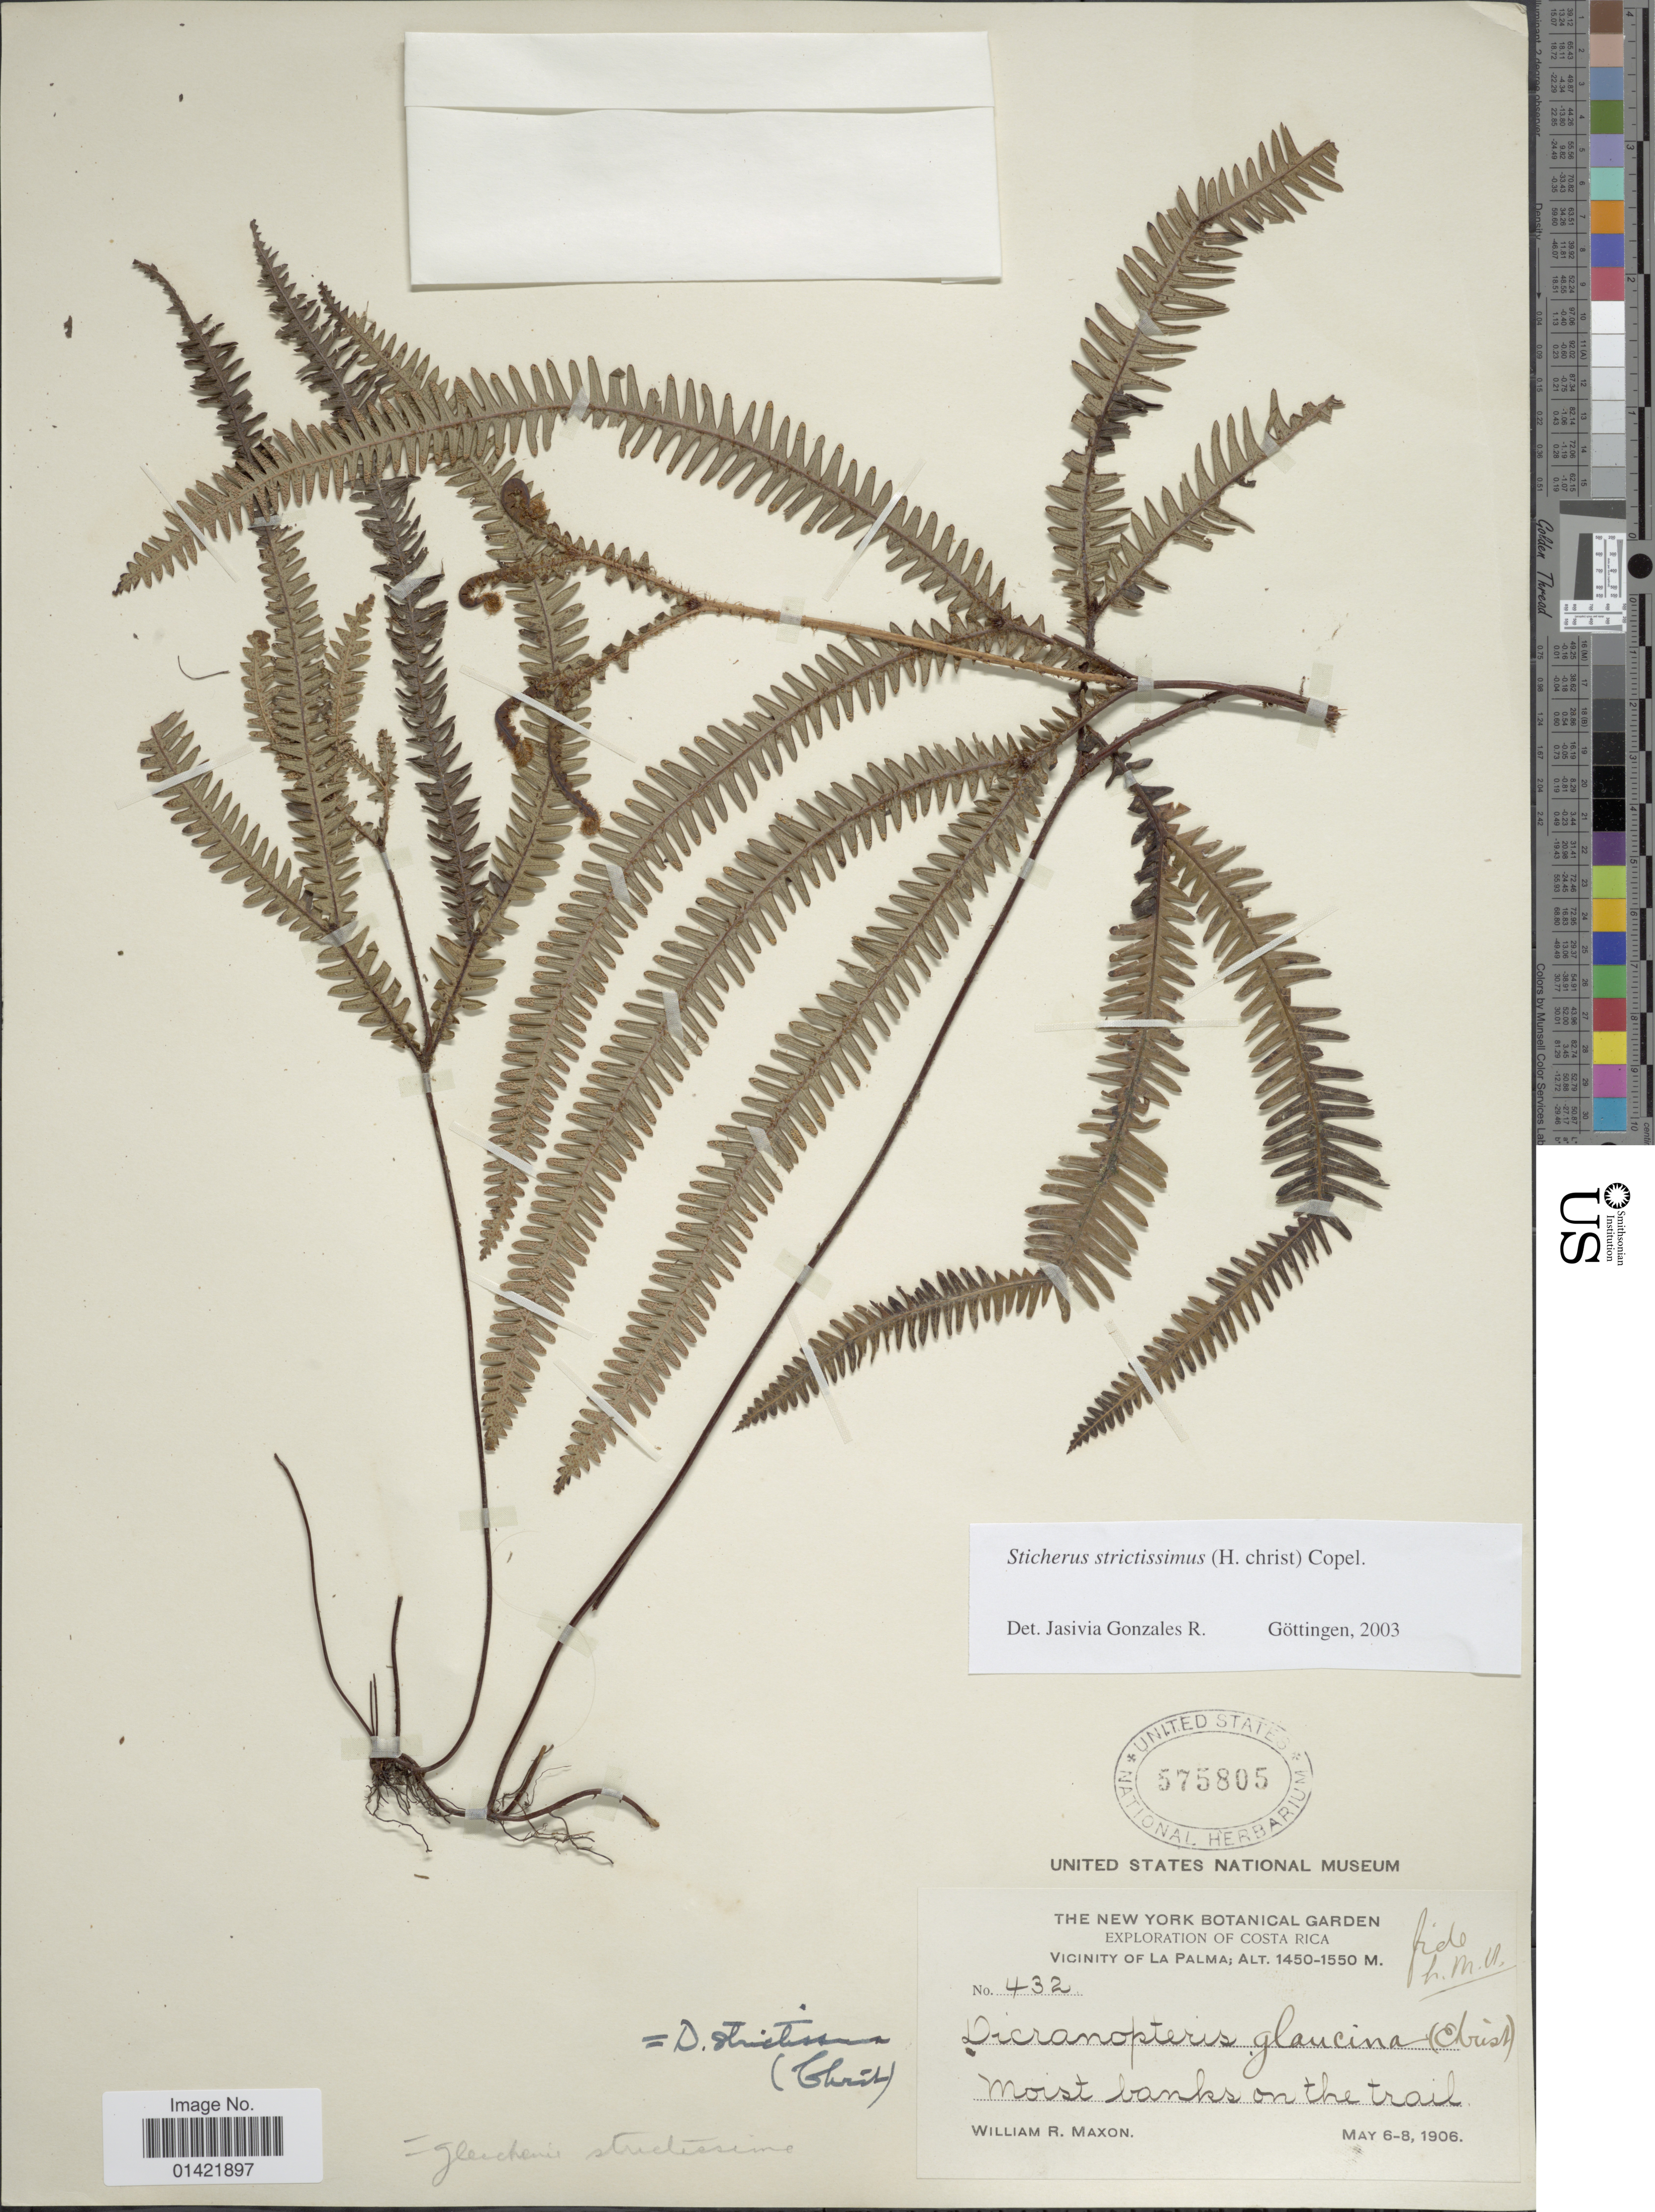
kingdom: Plantae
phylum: Tracheophyta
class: Polypodiopsida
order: Gleicheniales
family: Gleicheniaceae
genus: Sticherus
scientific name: Sticherus rubiginosus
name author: (Mett.) Nakai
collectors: W. R. Maxon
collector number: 432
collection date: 1906-05-06/1906-05-08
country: Costa Rica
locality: Vicinity of La Palma. Moist banks on the trail.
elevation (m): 1450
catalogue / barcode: US 575805